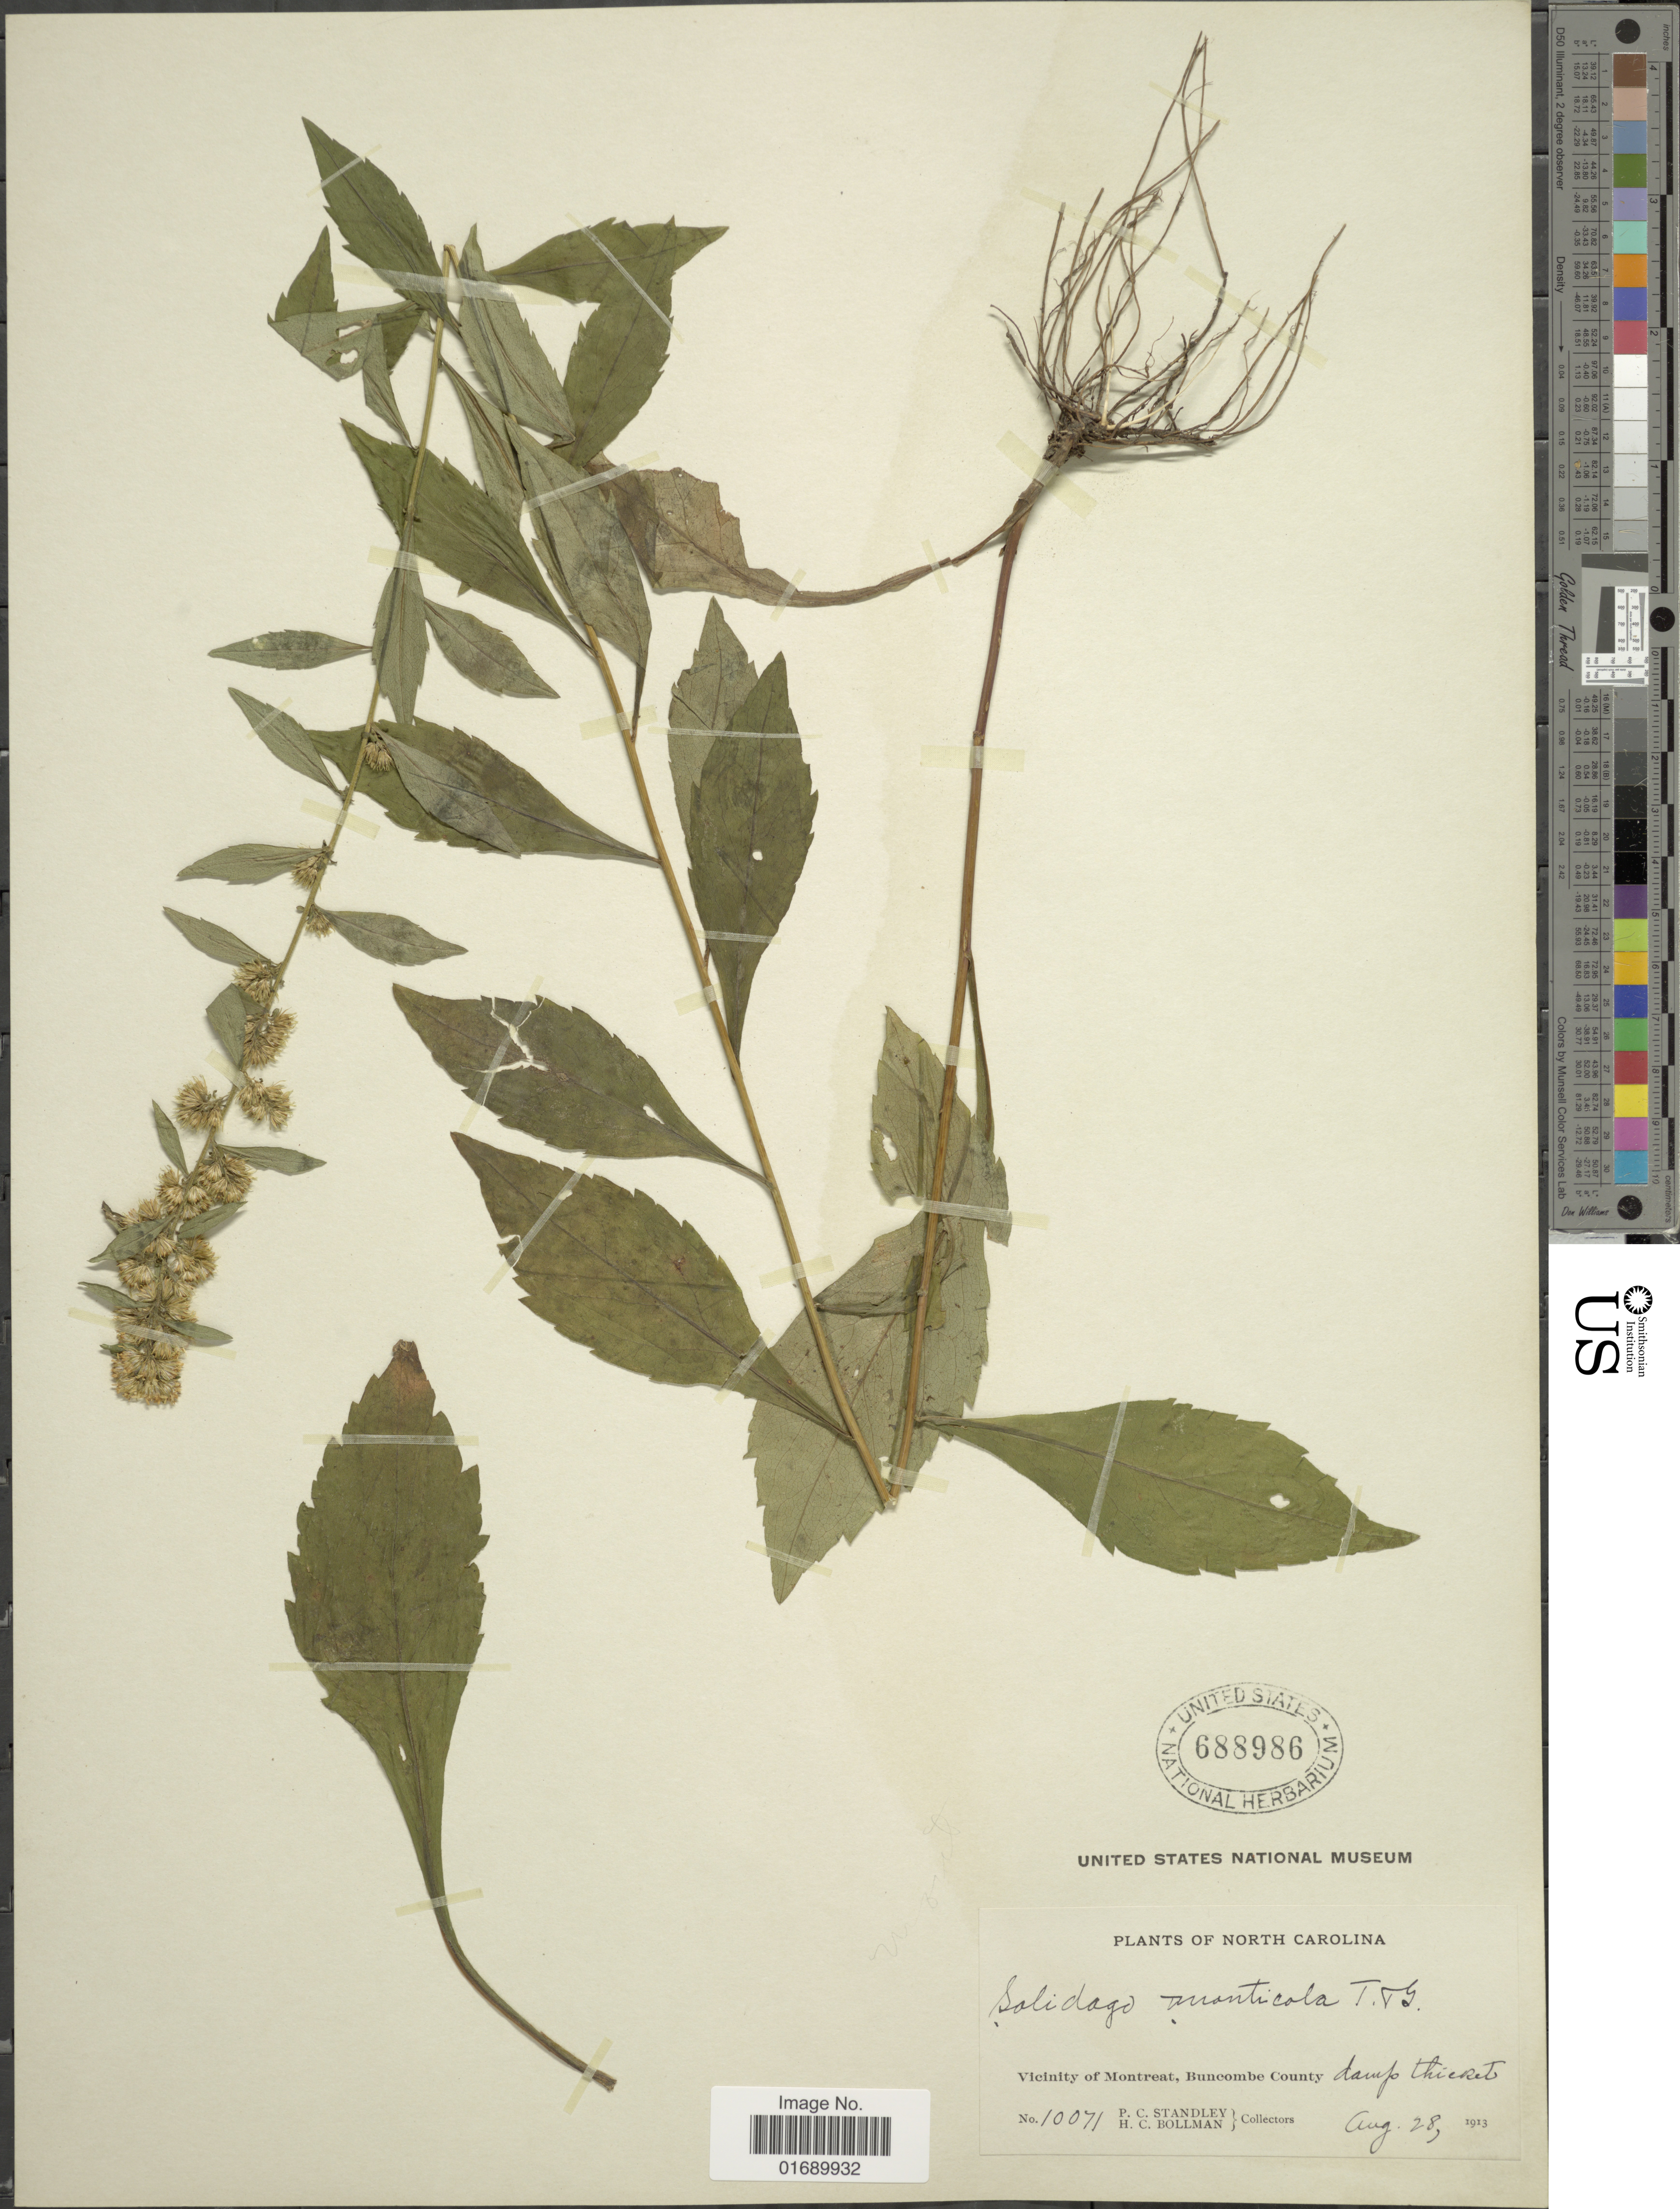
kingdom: Plantae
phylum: Tracheophyta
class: Magnoliopsida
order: Asterales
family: Asteraceae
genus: Solidago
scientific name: Solidago roanensis var. monticola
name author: (Torr. & A. Gray) Fernald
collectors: P. C. Standley & H. C. Bollman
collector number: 10071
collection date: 1913-08-28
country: United States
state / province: North Carolina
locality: Vicinity of Montreat, Buncombe County, damp thickets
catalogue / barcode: US 688986